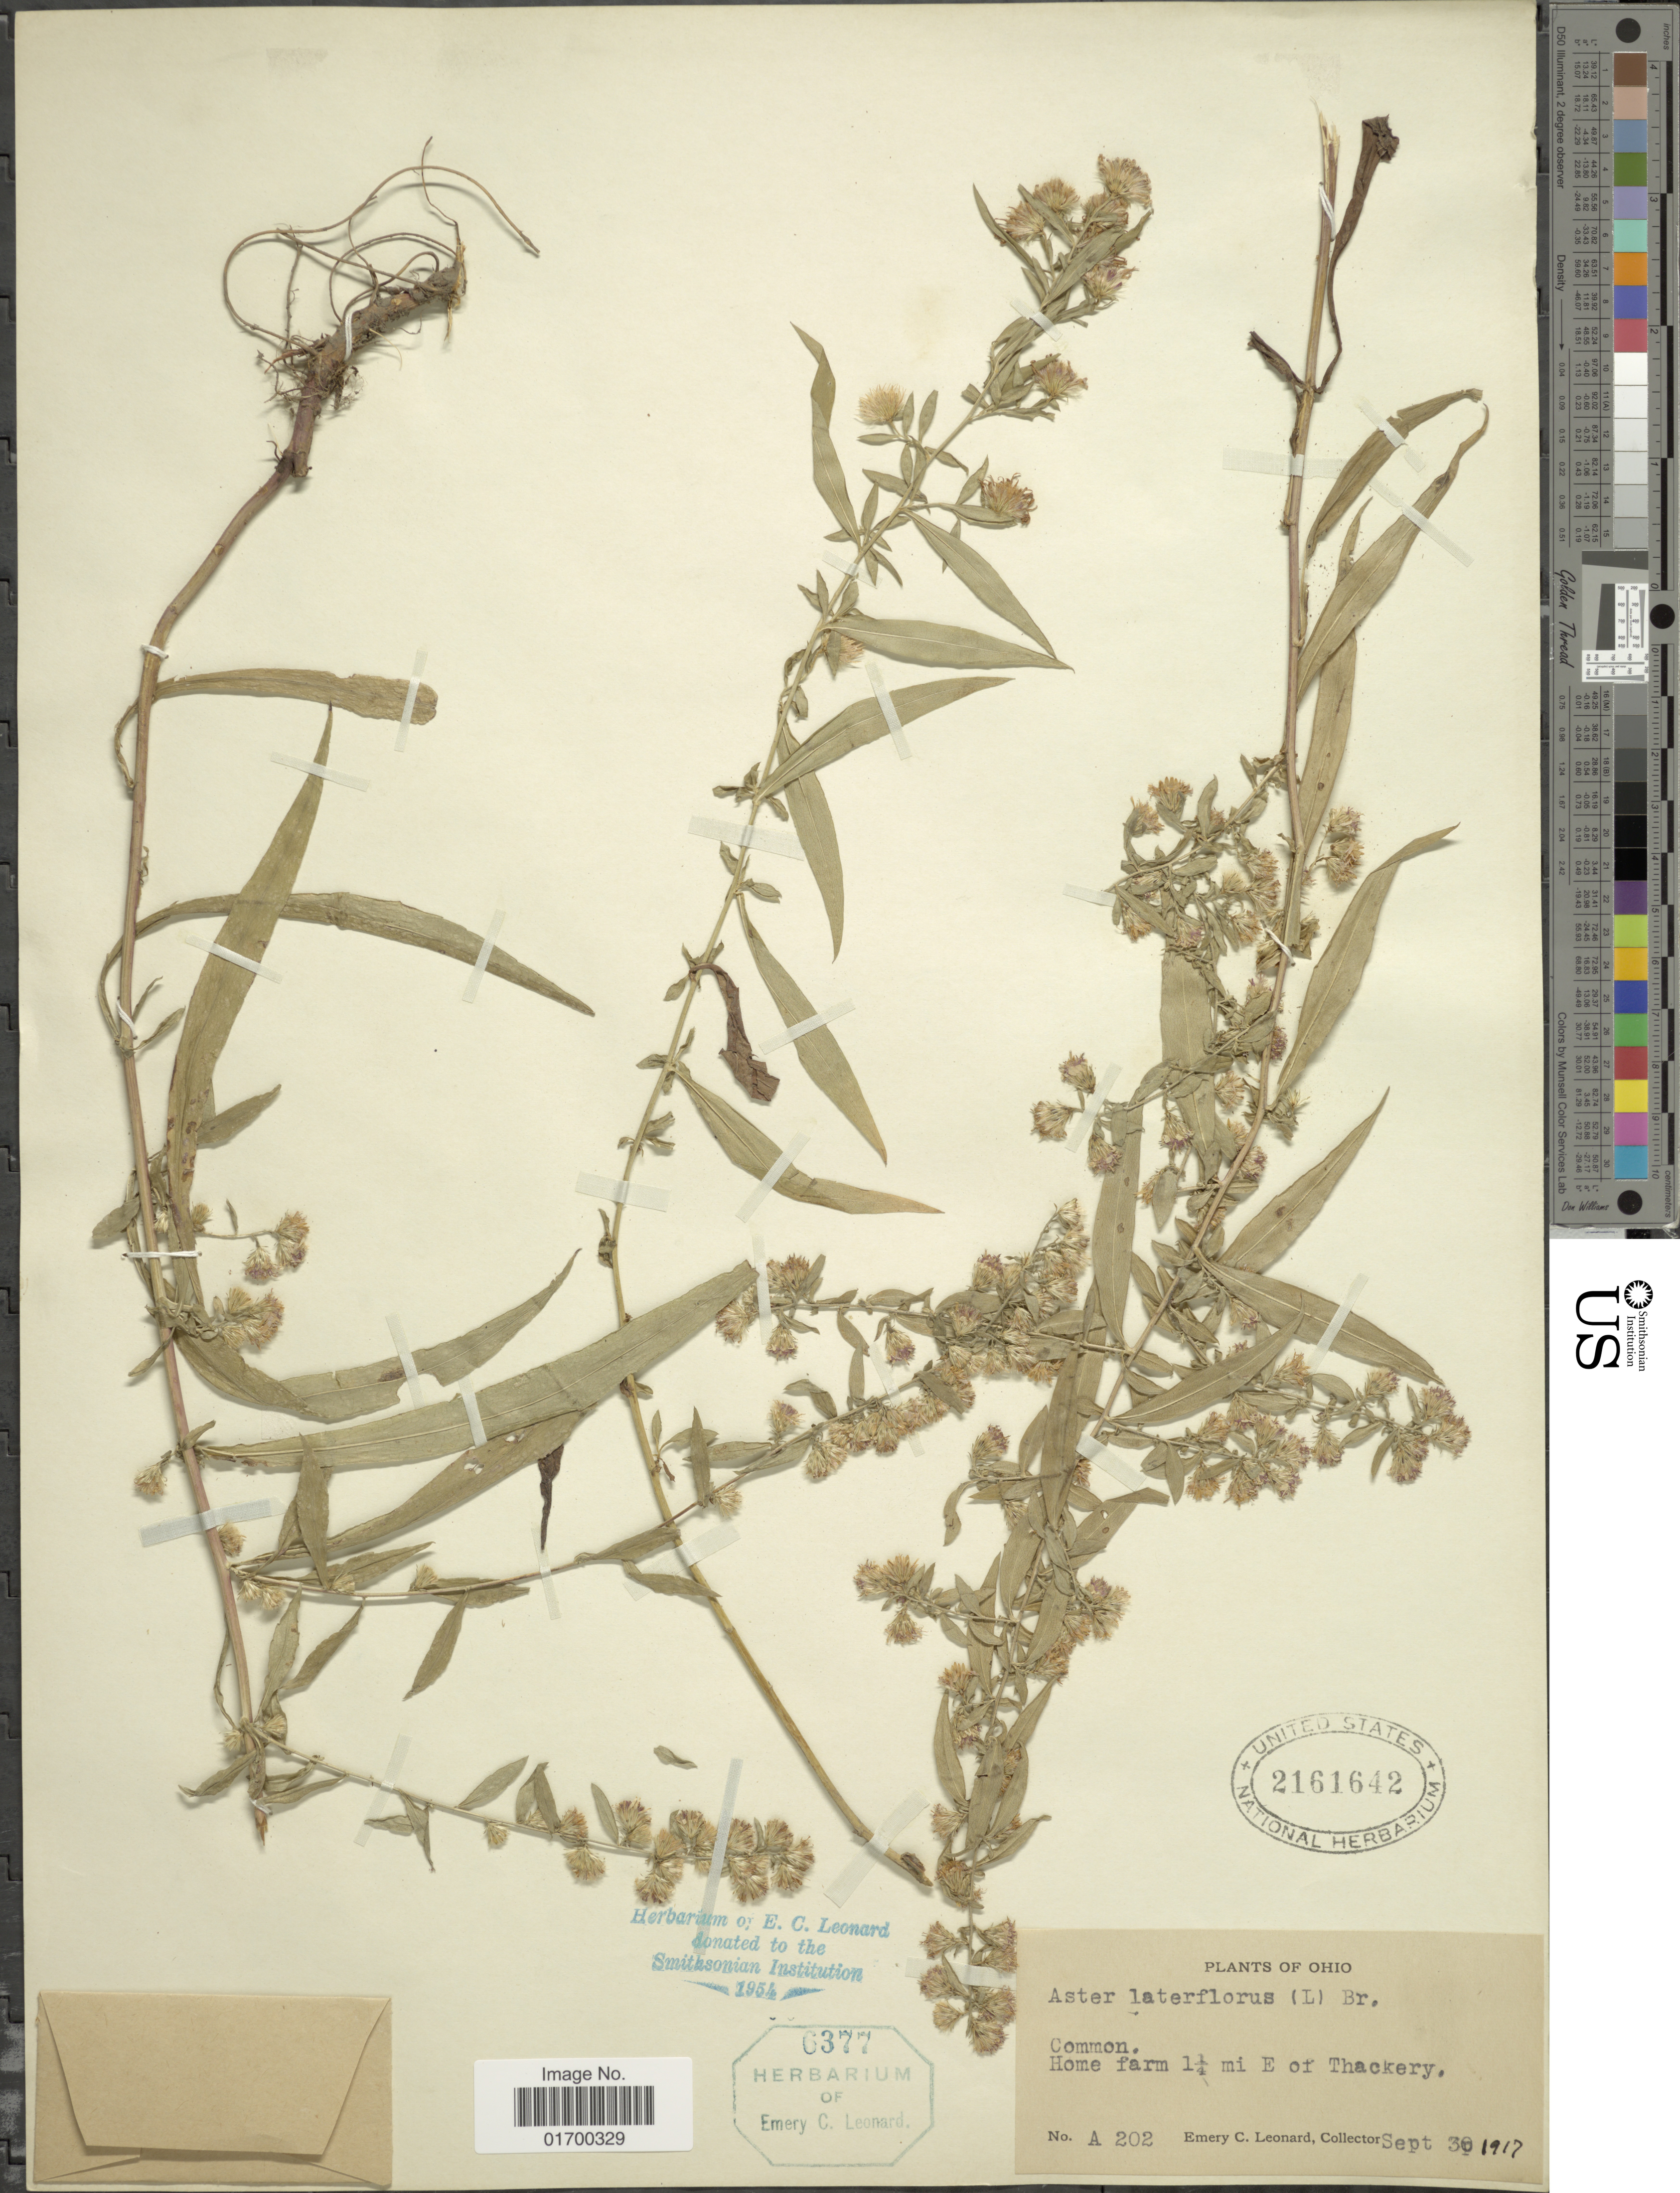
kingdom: Plantae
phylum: Tracheophyta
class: Magnoliopsida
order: Asterales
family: Asteraceae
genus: Symphyotrichum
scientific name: Symphyotrichum lateriflorum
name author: (L.) Á. Löve & D. Löve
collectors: E. C. Leonard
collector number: A 202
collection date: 1917-09-30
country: United States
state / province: Ohio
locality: Home Farm 1¼ mi E of Thackery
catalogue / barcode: US 2161642